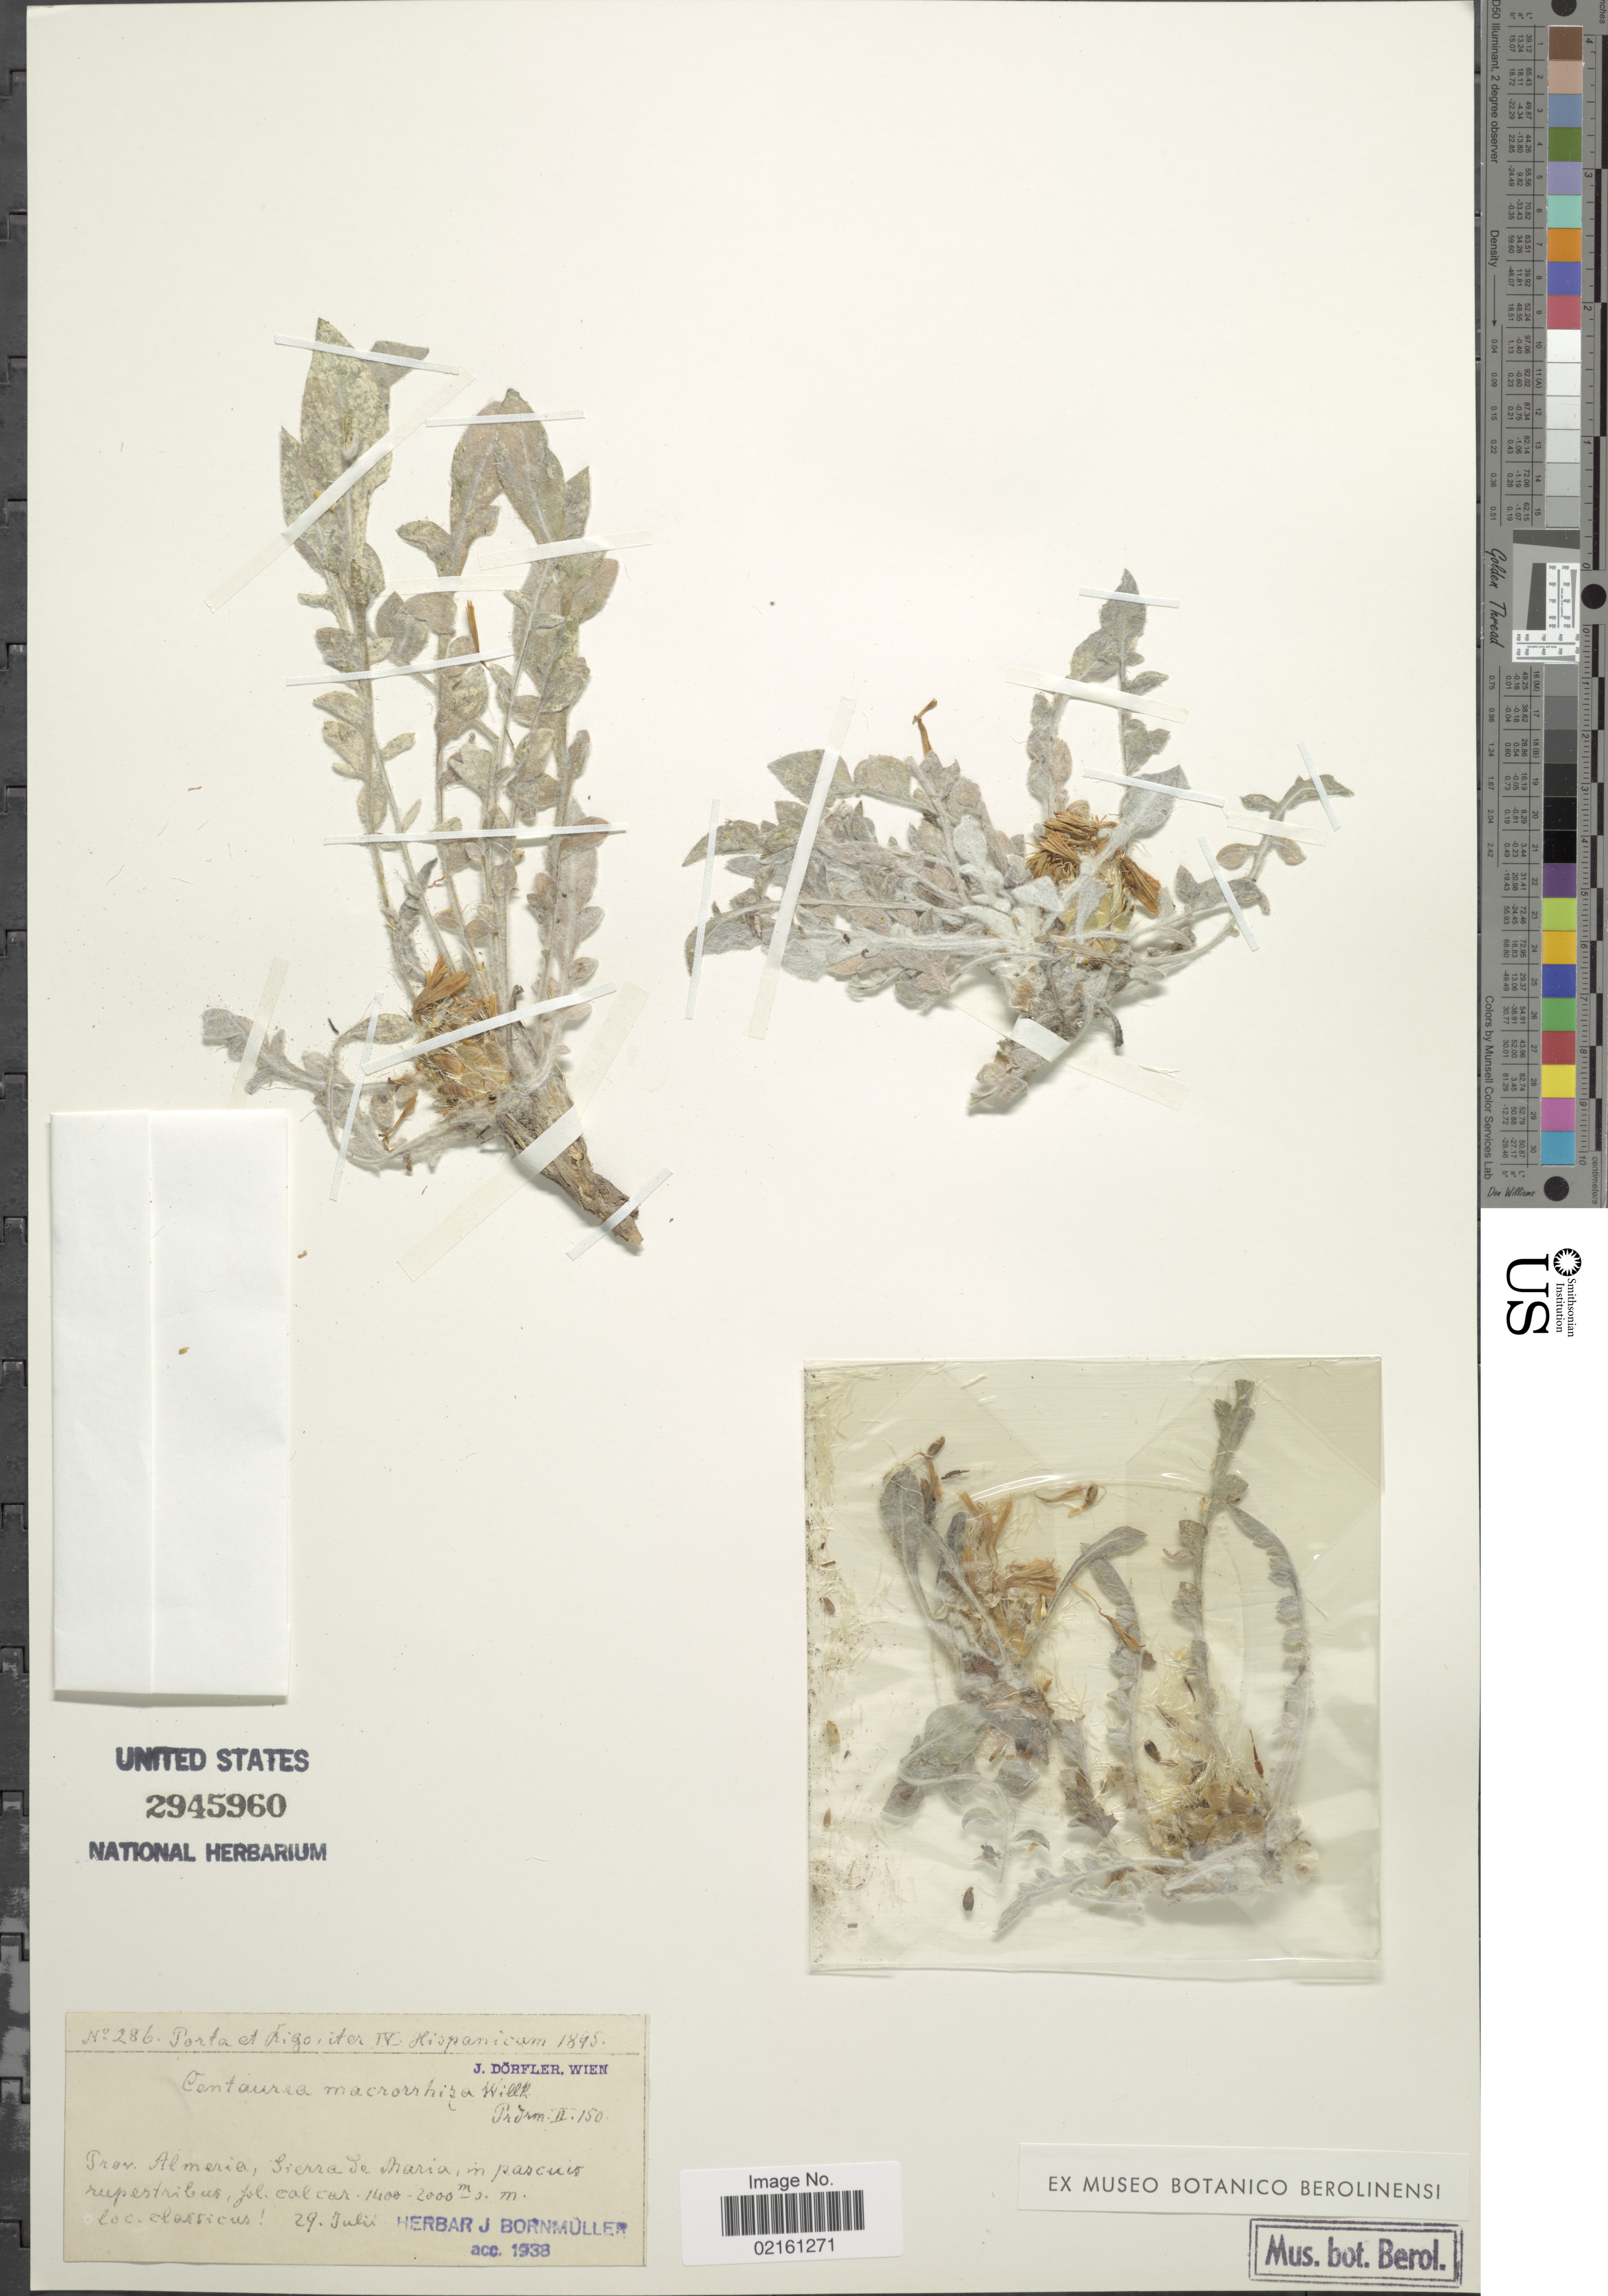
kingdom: Plantae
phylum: Tracheophyta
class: Magnoliopsida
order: Asterales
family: Asteraceae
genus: Centaurea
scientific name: Centaurea toletana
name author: Boiss. & Reut.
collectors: -- Porta & -. Frigo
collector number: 286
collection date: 1898-07-29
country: Spain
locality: Prov. Almeria, Sierra de Maria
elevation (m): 1400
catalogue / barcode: US 2945960